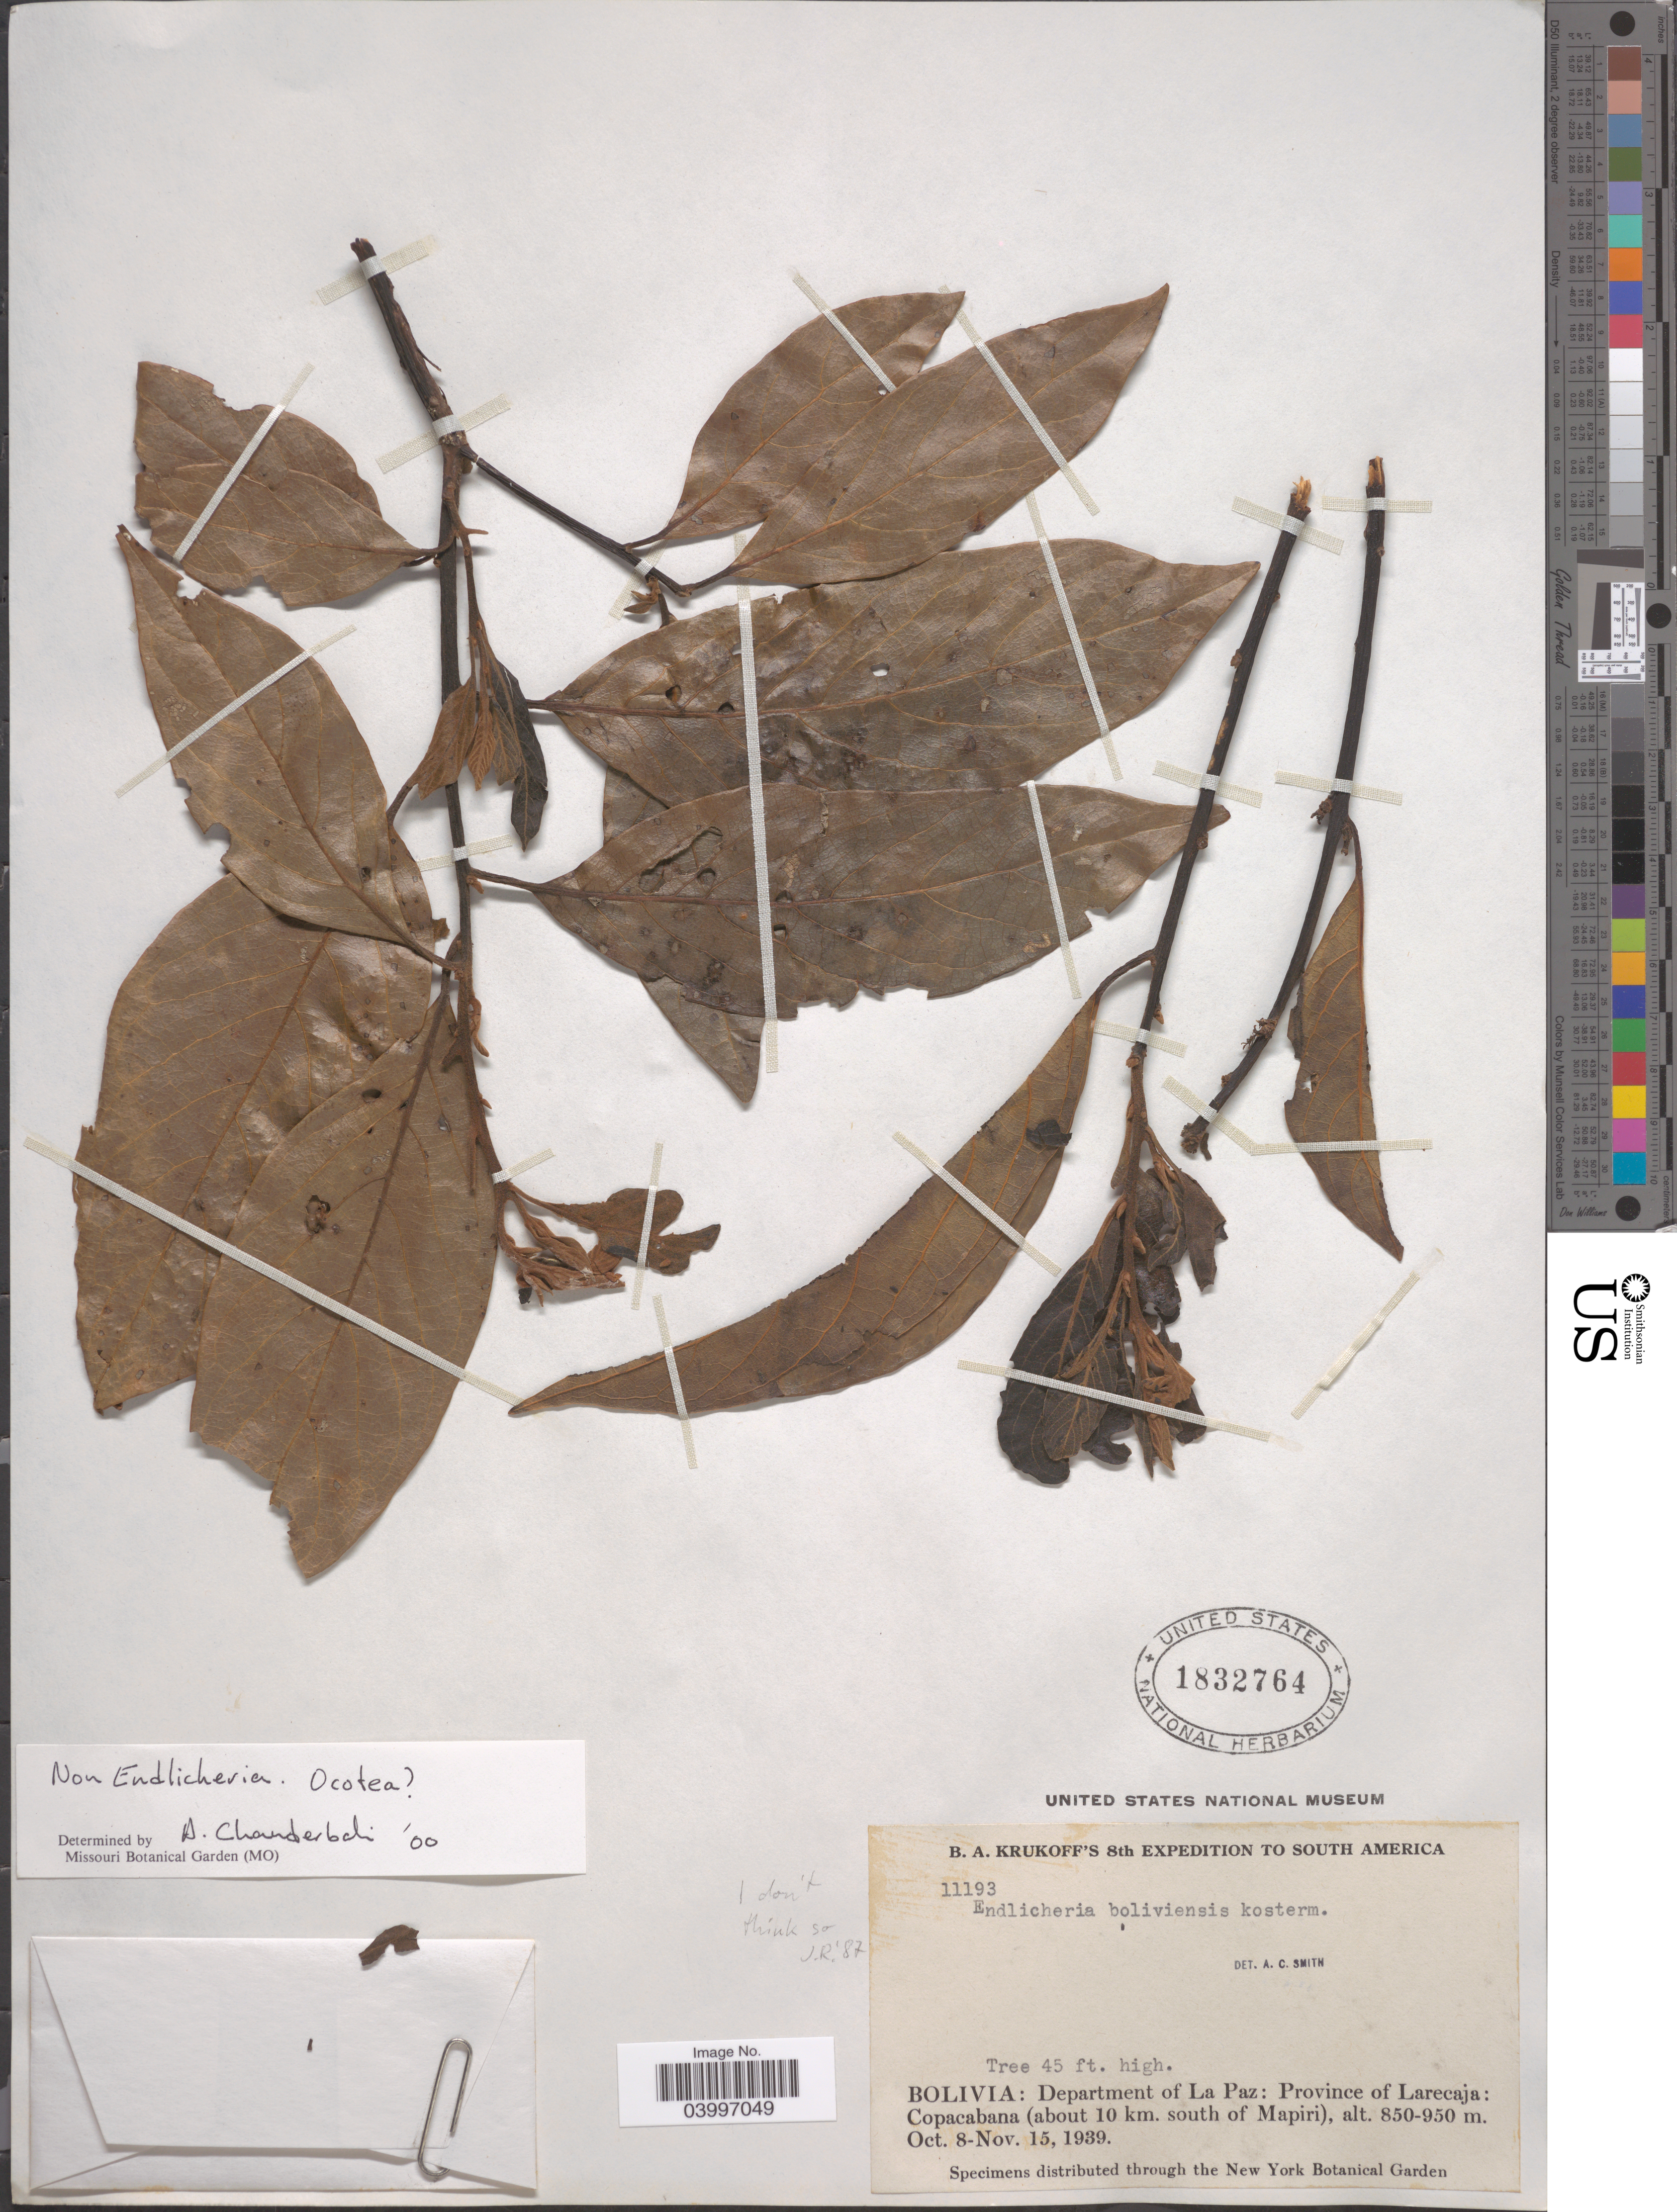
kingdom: Plantae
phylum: Tracheophyta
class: Magnoliopsida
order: Laurales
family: Lauraceae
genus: Ocotea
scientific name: Ocotea sp.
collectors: B. A. Krukoff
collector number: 11193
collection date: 1939-10-08/1939-11-15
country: Bolivia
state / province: La Paz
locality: Department of La Paz: Province of Larecaja: Copacabana (about 10 km. south of Mapiri).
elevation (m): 850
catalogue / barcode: US 1832764